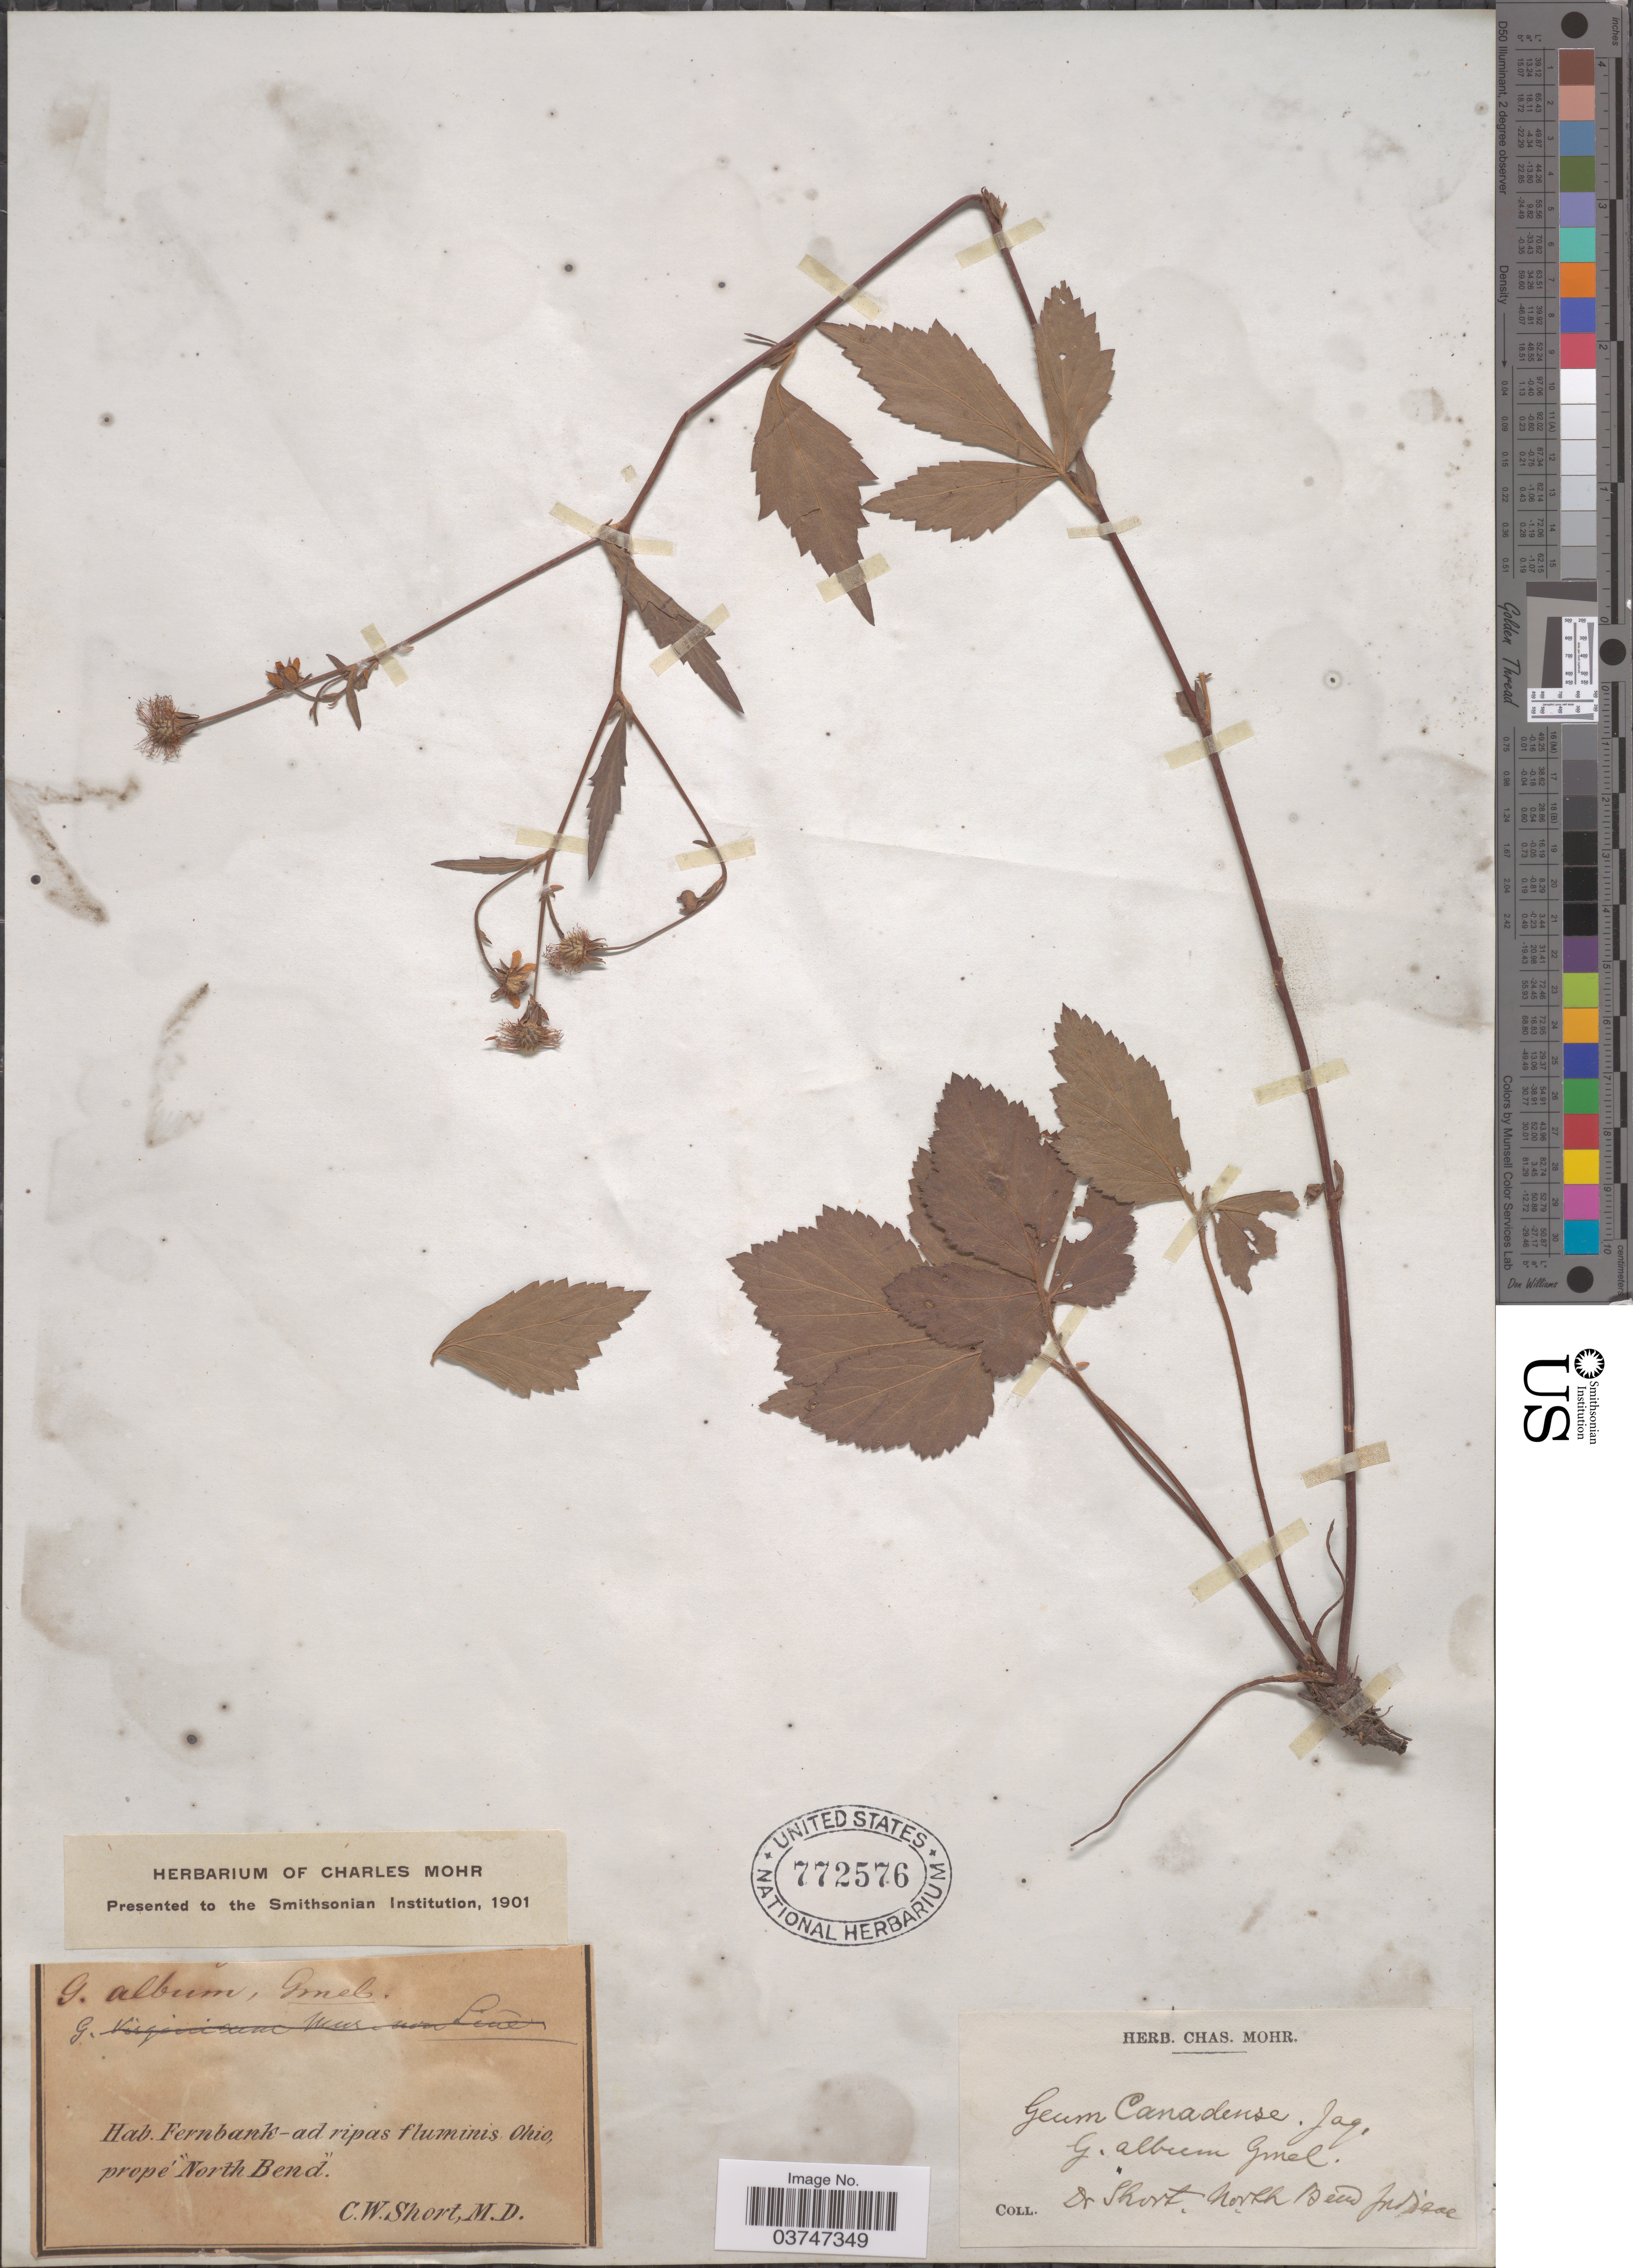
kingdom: Plantae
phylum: Tracheophyta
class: Magnoliopsida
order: Rosales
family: Rosaceae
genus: Geum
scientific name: Geum canadense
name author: Jacq.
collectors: C. W. Short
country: United States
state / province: Ohio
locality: Fernbank- ad ripas fluminis Ohio, propé "North Bend".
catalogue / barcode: US 772576